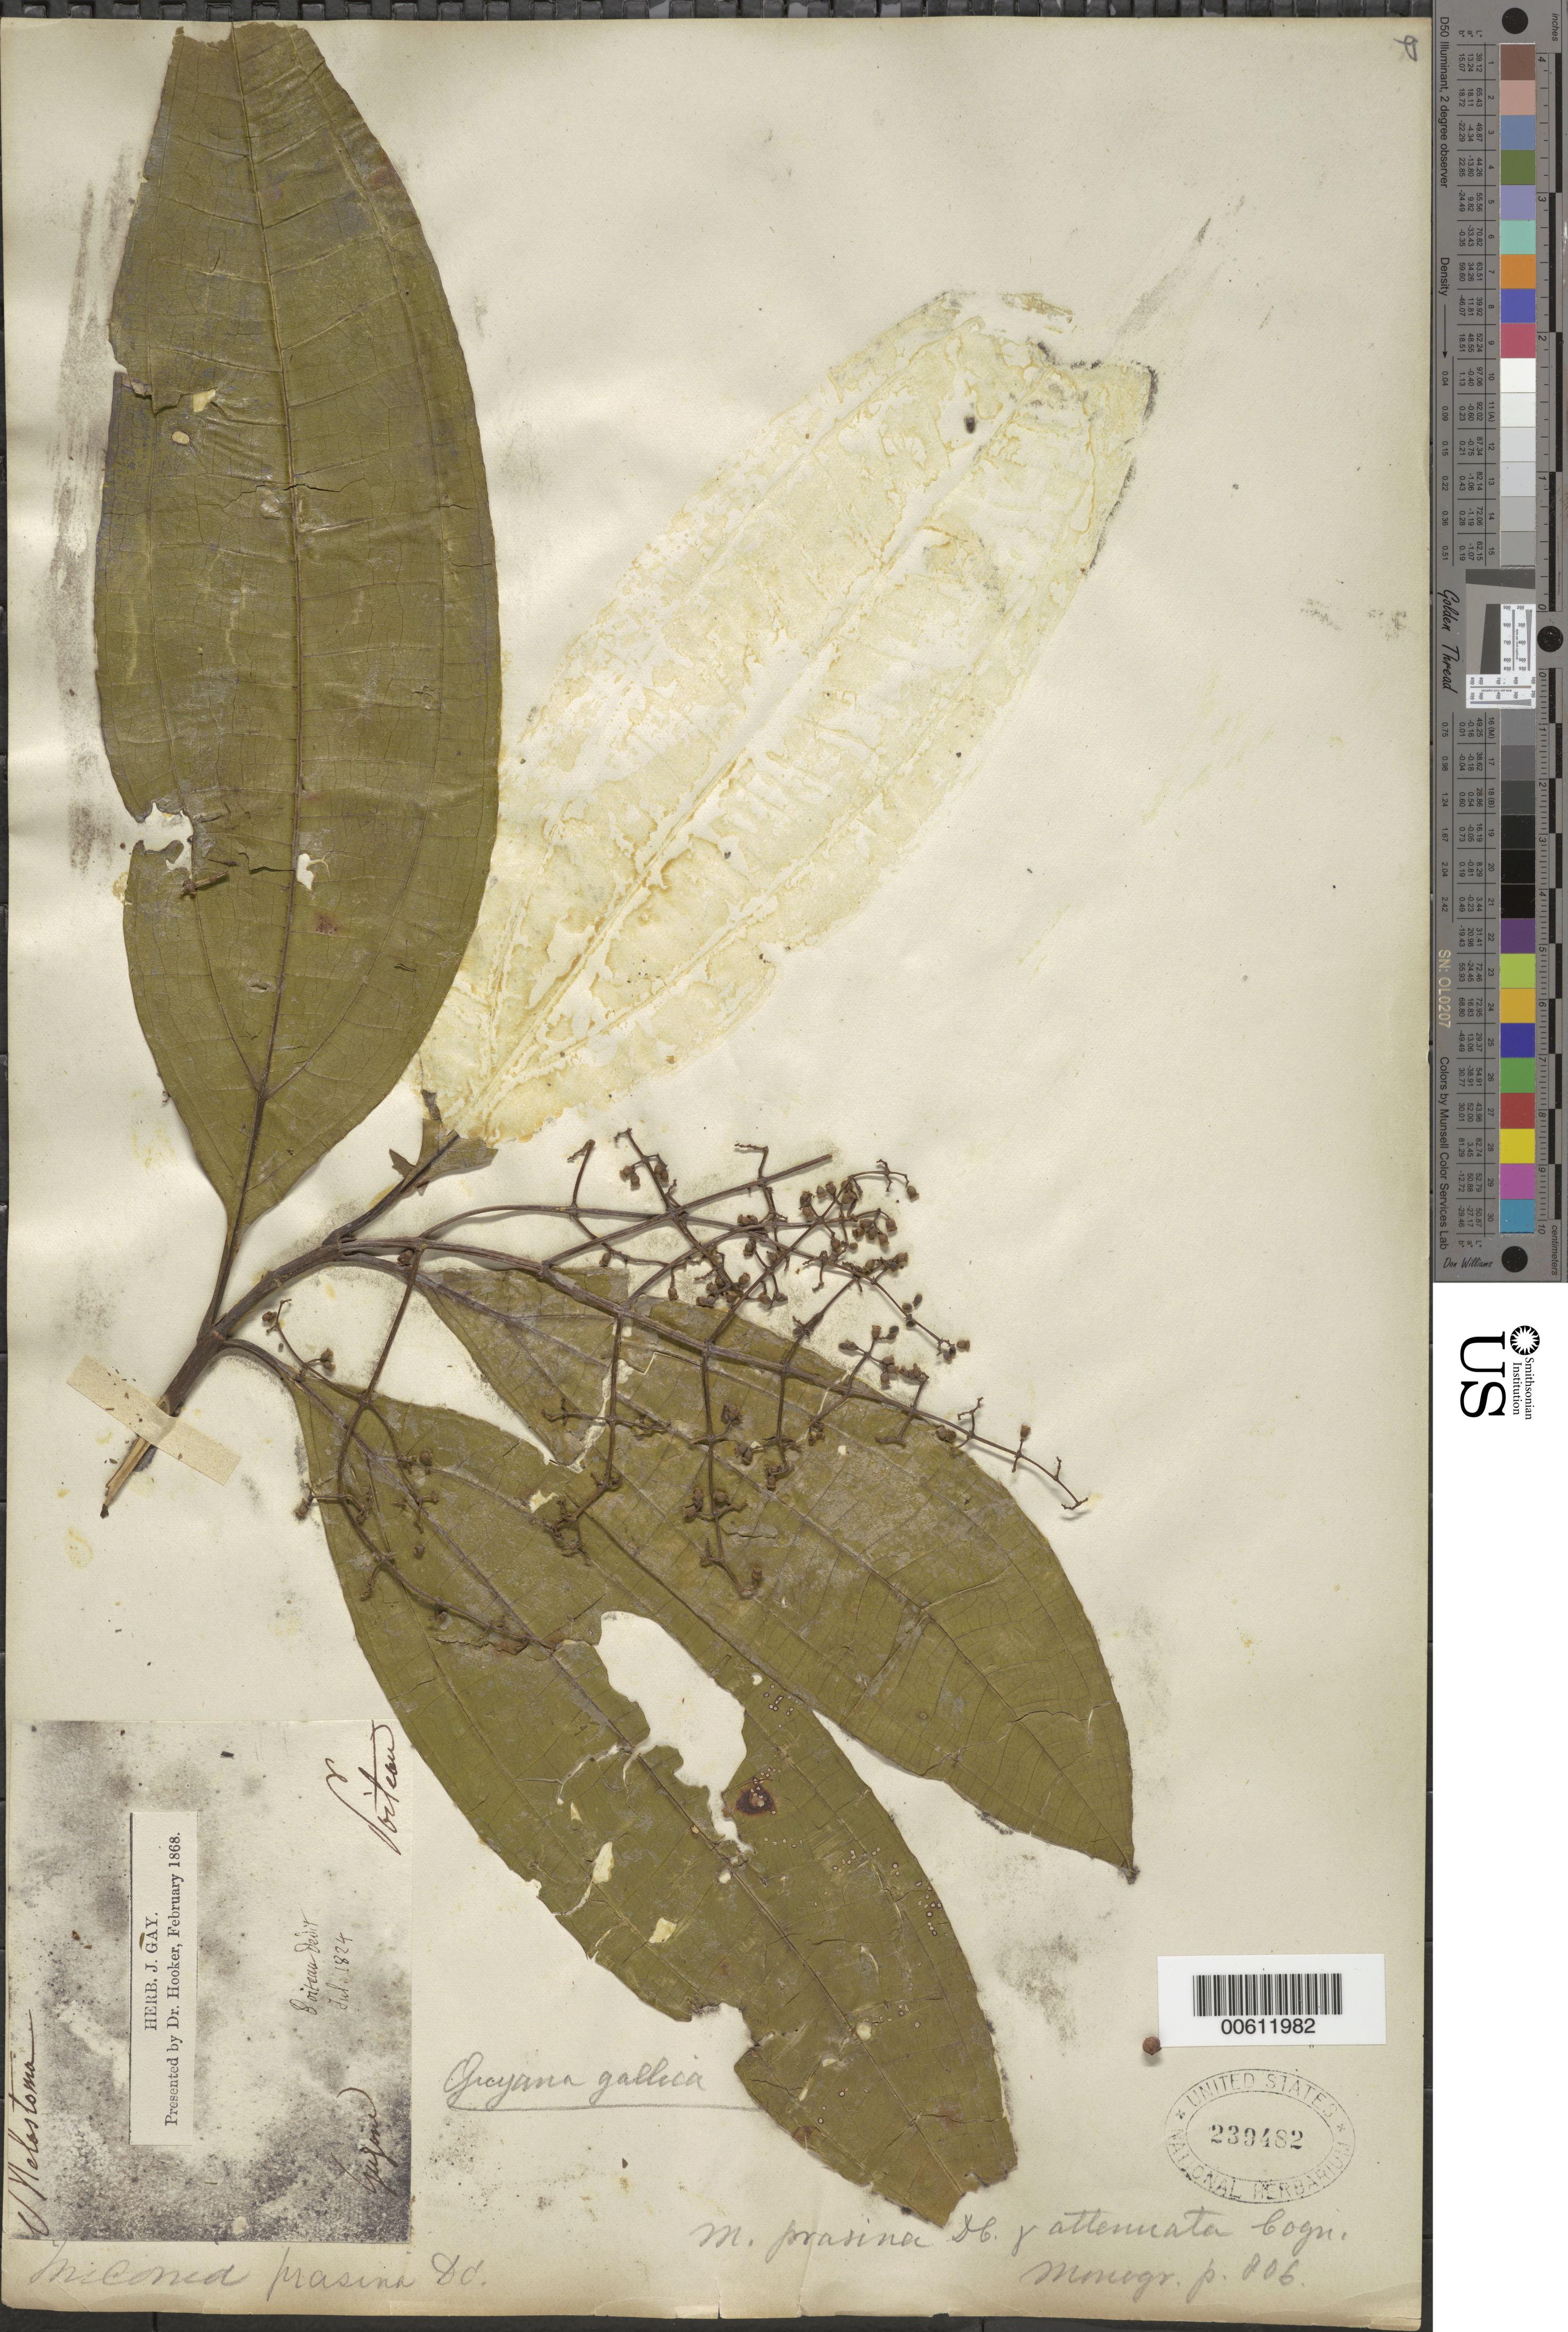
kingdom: Plantae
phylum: Tracheophyta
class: Magnoliopsida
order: Myrtales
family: Melastomataceae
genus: Miconia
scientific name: Miconia prasina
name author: (Sw.) DC.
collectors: P. Poiteau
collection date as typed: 1824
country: French Guiana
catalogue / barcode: US 239482